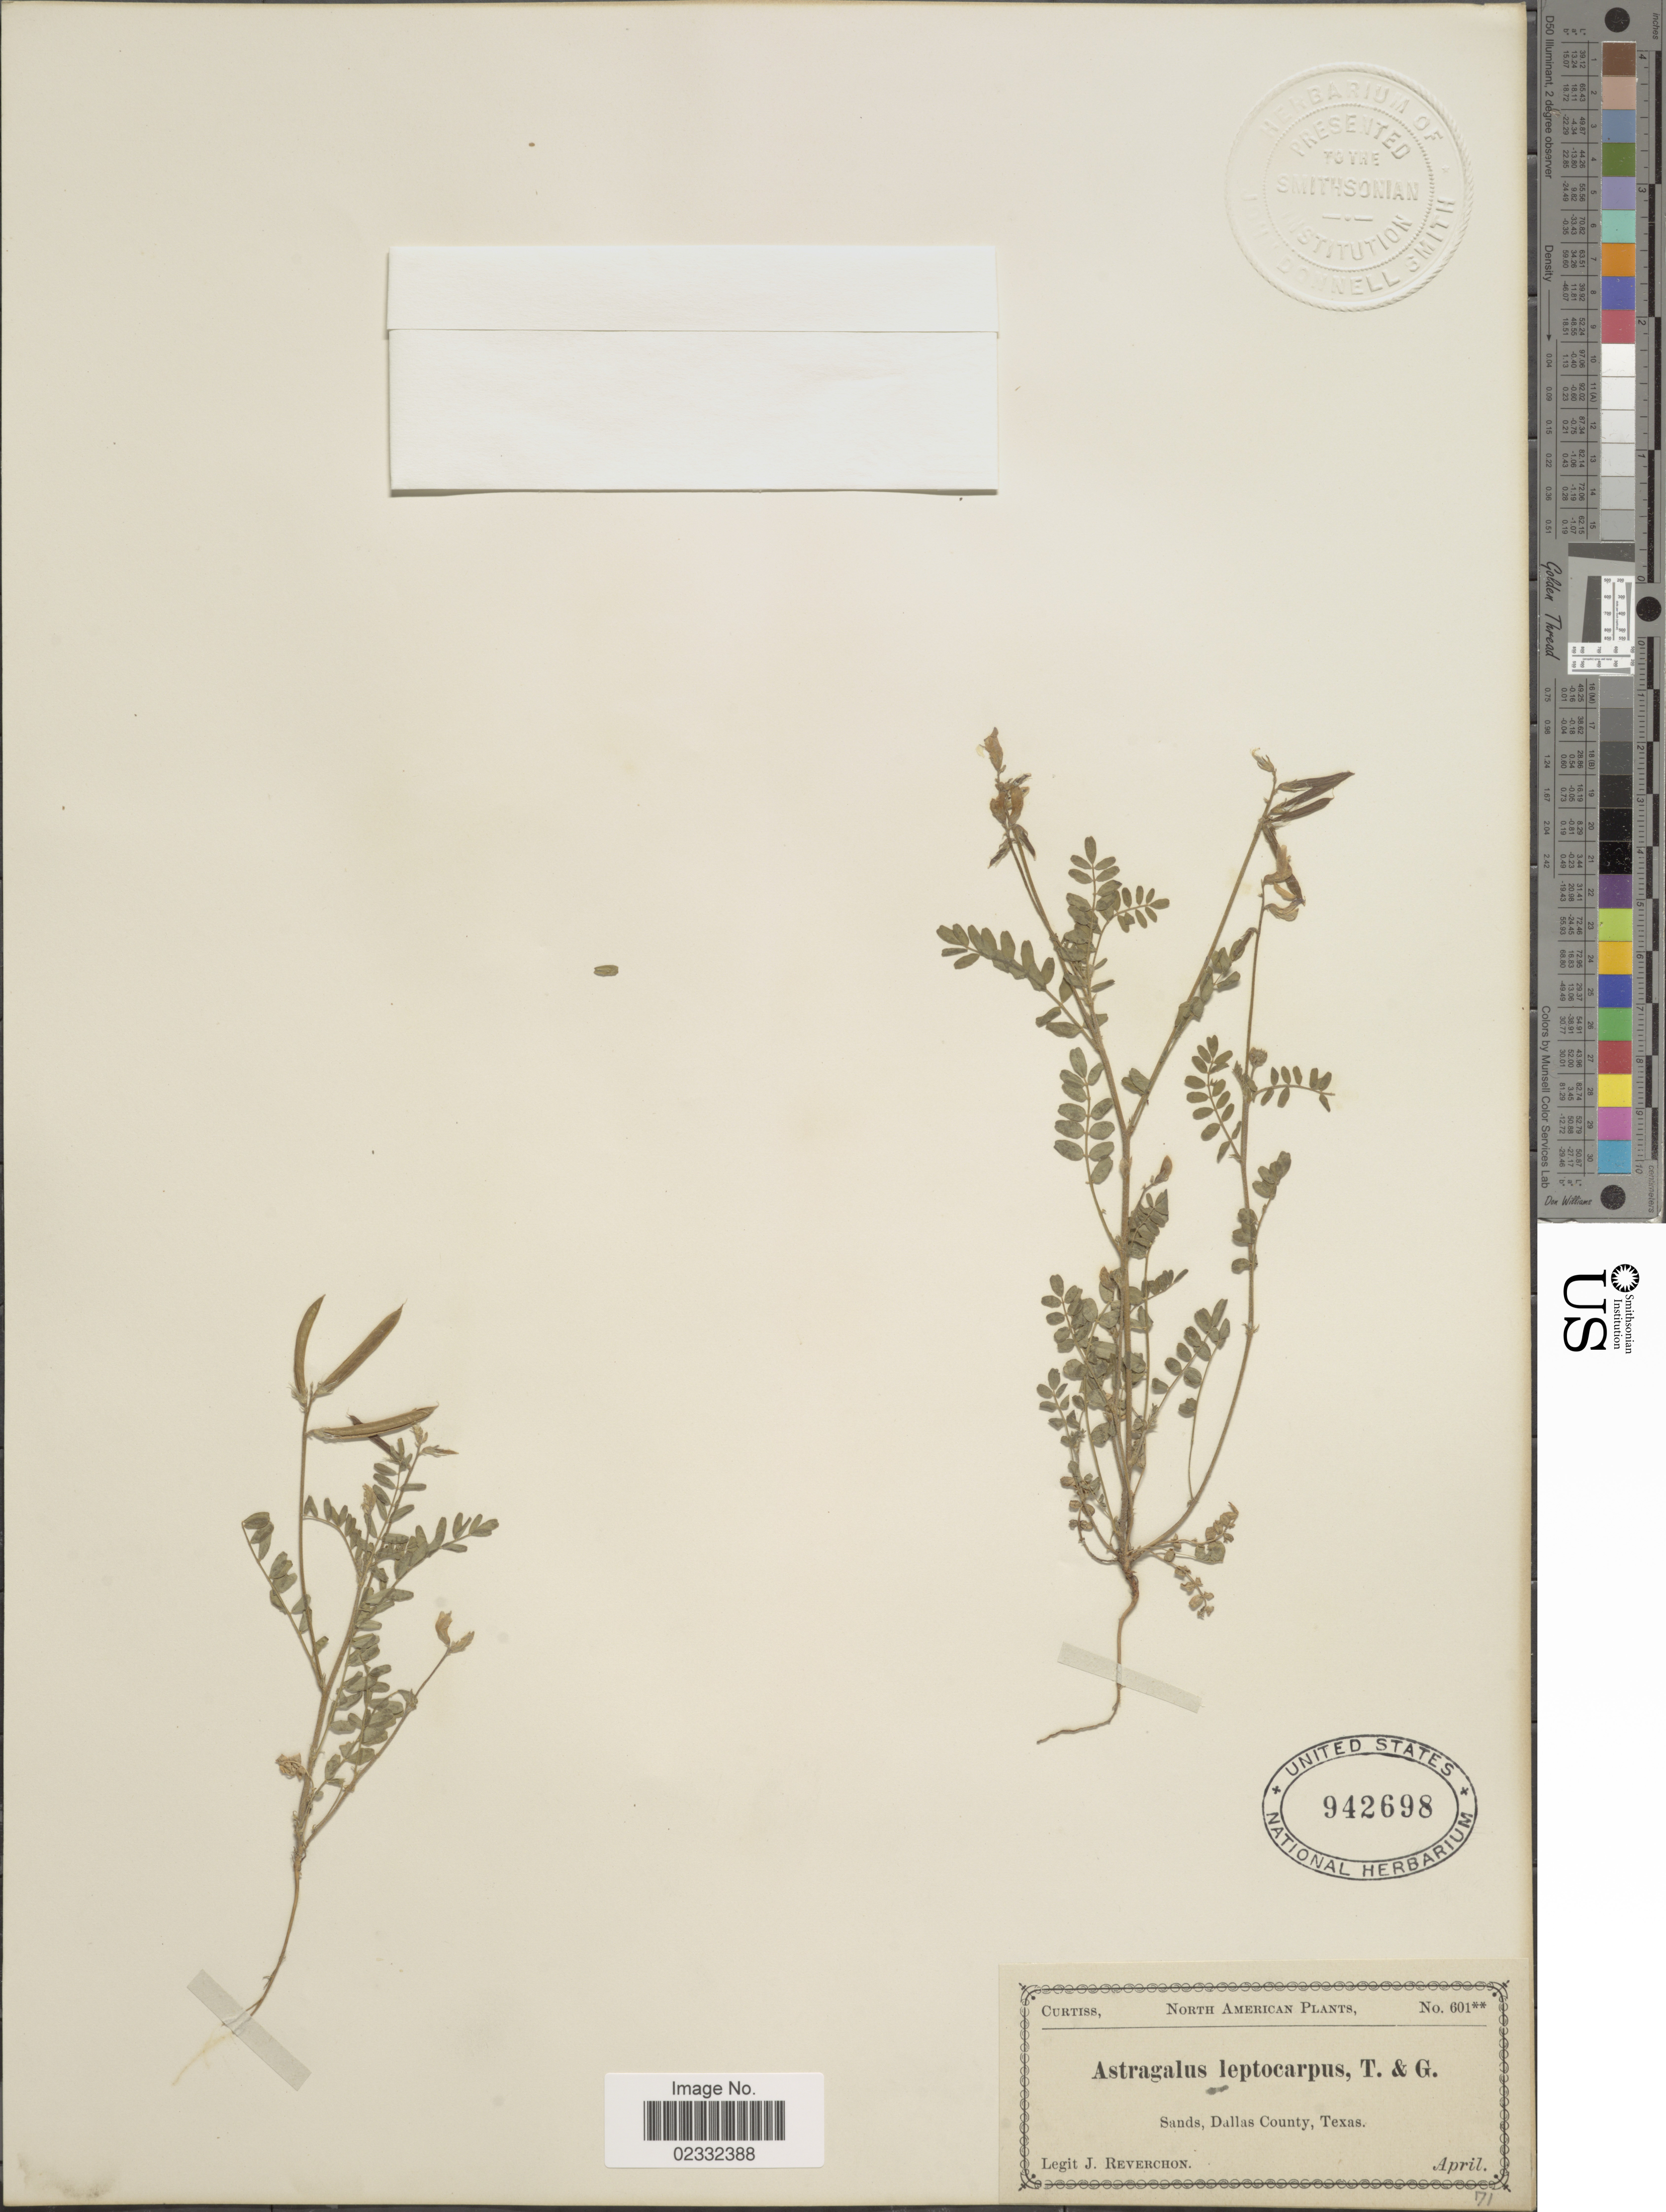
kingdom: Plantae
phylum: Tracheophyta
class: Magnoliopsida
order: Fabales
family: Fabaceae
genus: Astragalus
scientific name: Astragalus leptocarpus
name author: Torr. & A. Gray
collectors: J. Reverchon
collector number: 601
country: United States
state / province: Texas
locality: Dallas County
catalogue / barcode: US 942698